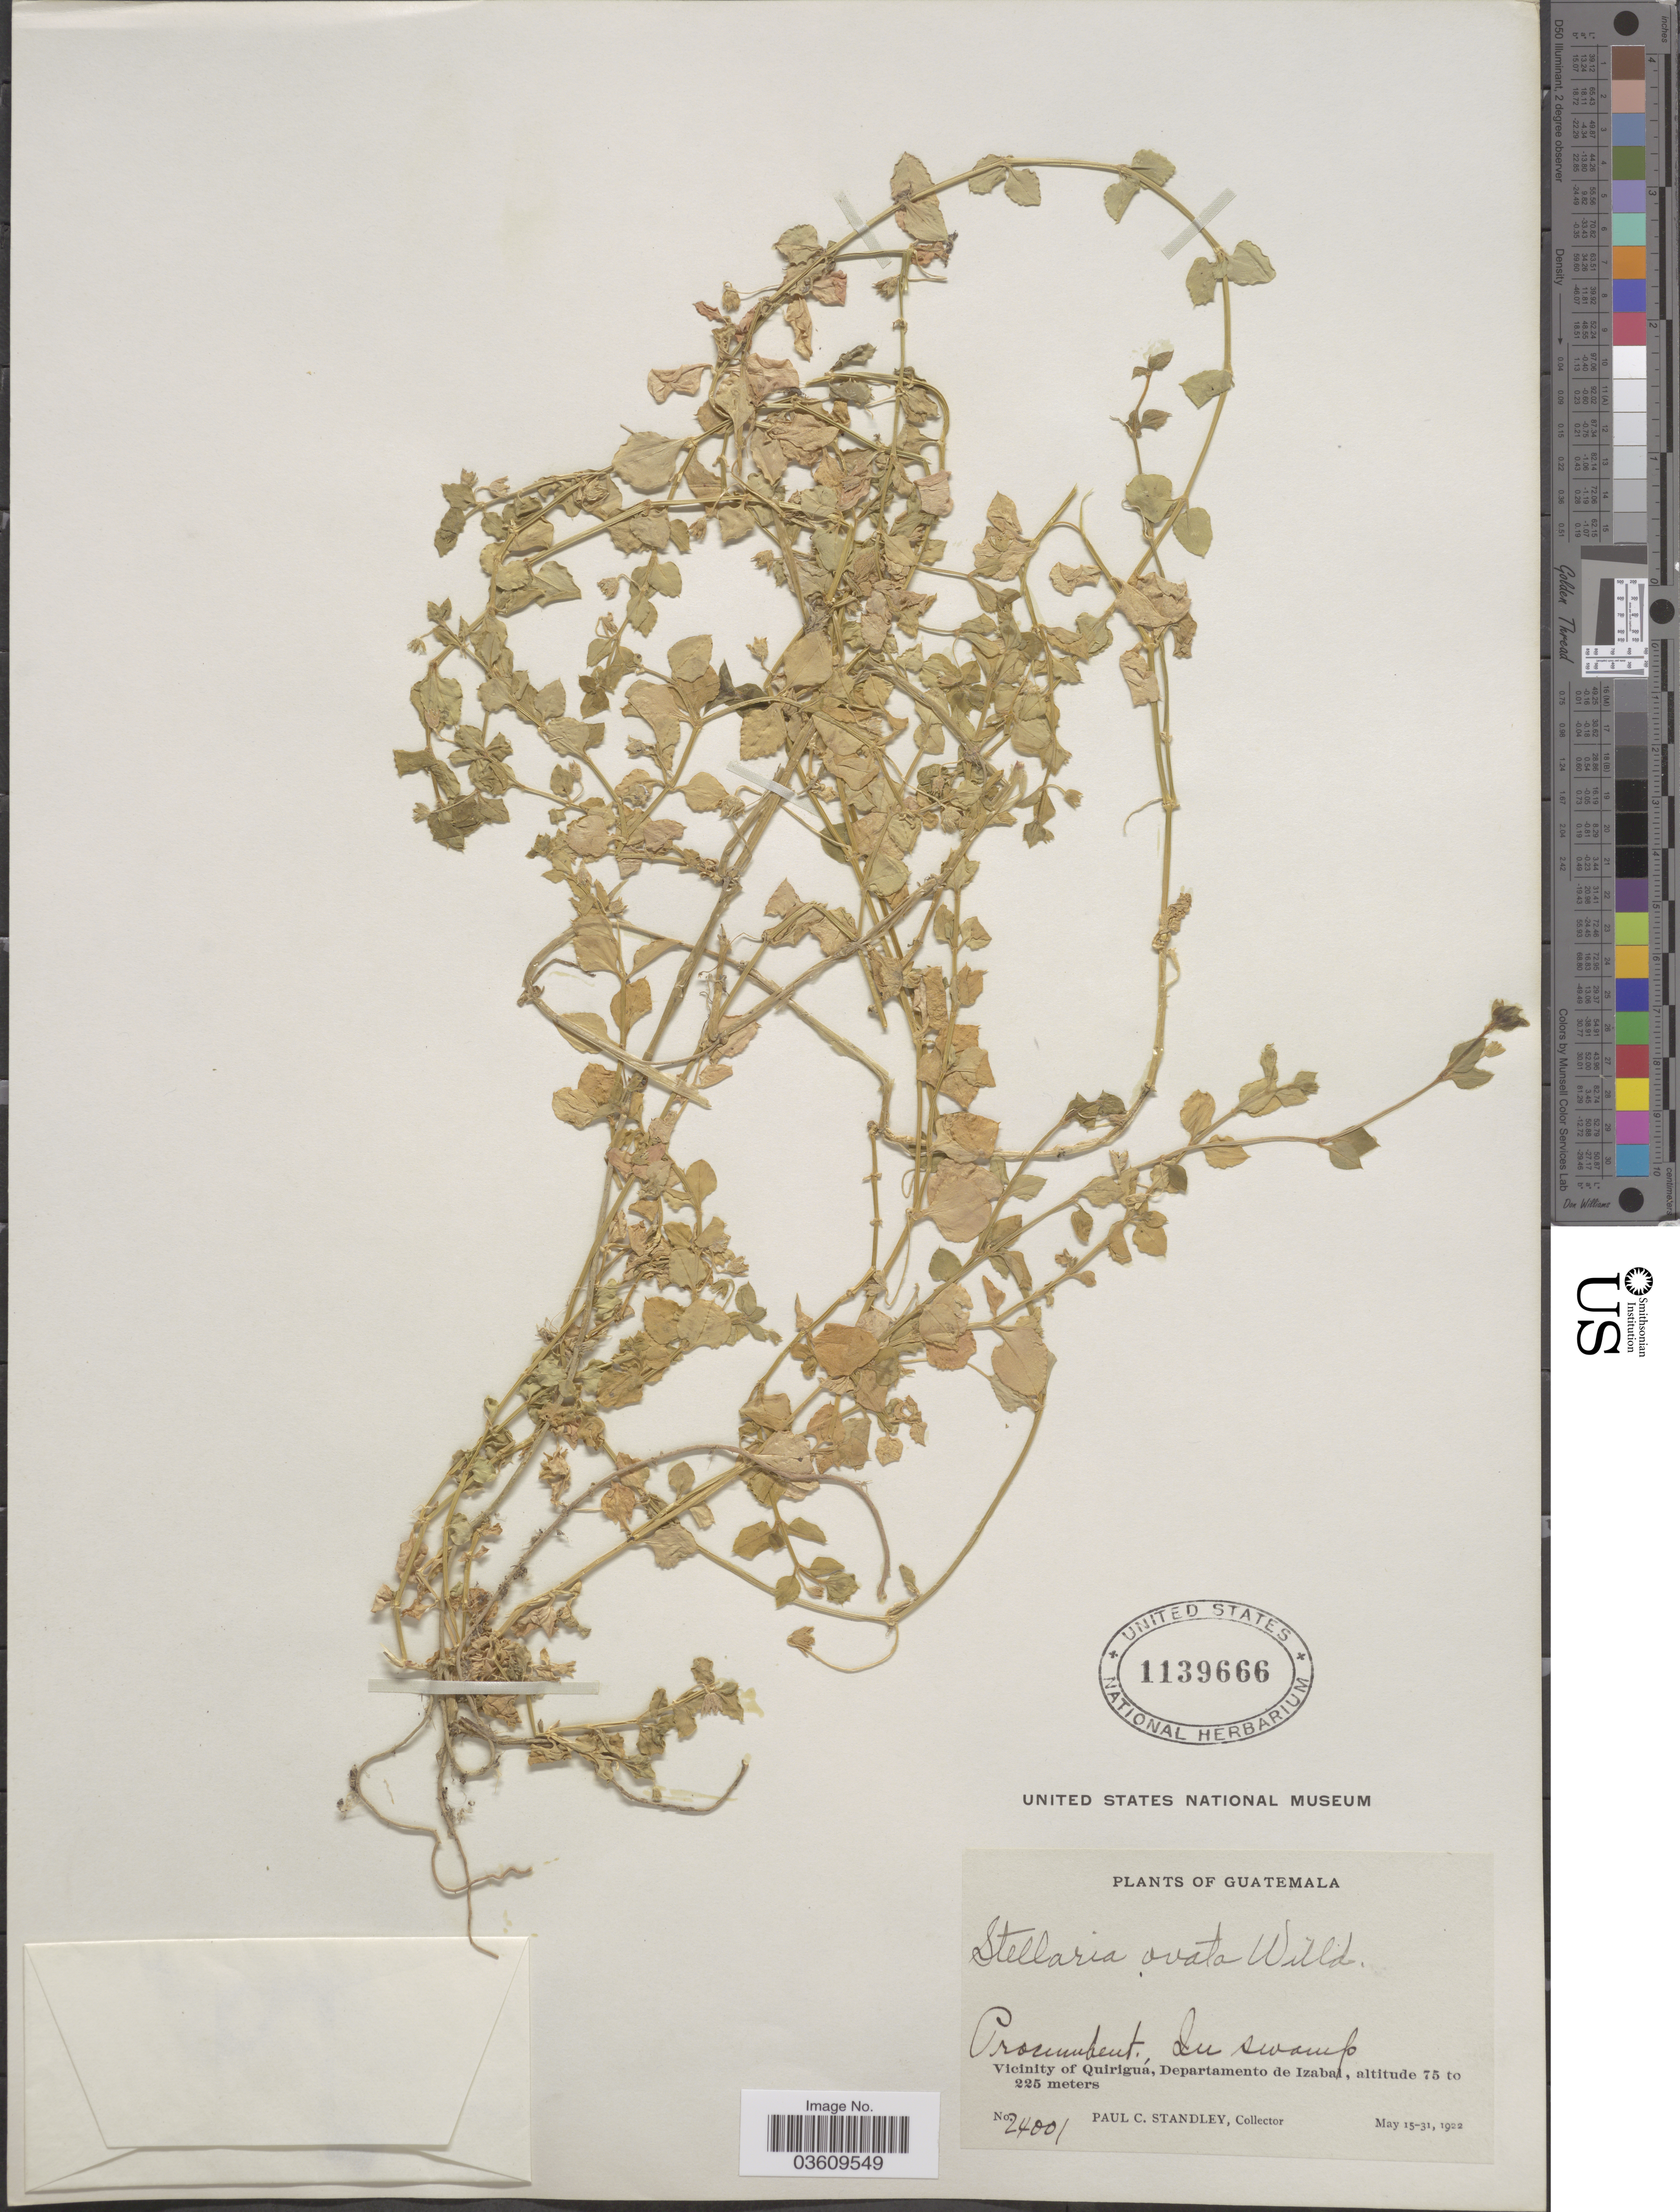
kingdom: Plantae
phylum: Tracheophyta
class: Magnoliopsida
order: Caryophyllales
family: Caryophyllaceae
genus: Stellaria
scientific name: Stellaria ovata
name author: Willd.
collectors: P. C. Standley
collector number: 24001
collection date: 1922-05-15/1922-05-31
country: Guatemala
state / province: Izabal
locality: In swamp. Vicinity of Quiriguá, Departamento de Izabal.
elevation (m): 75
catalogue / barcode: US 1139666